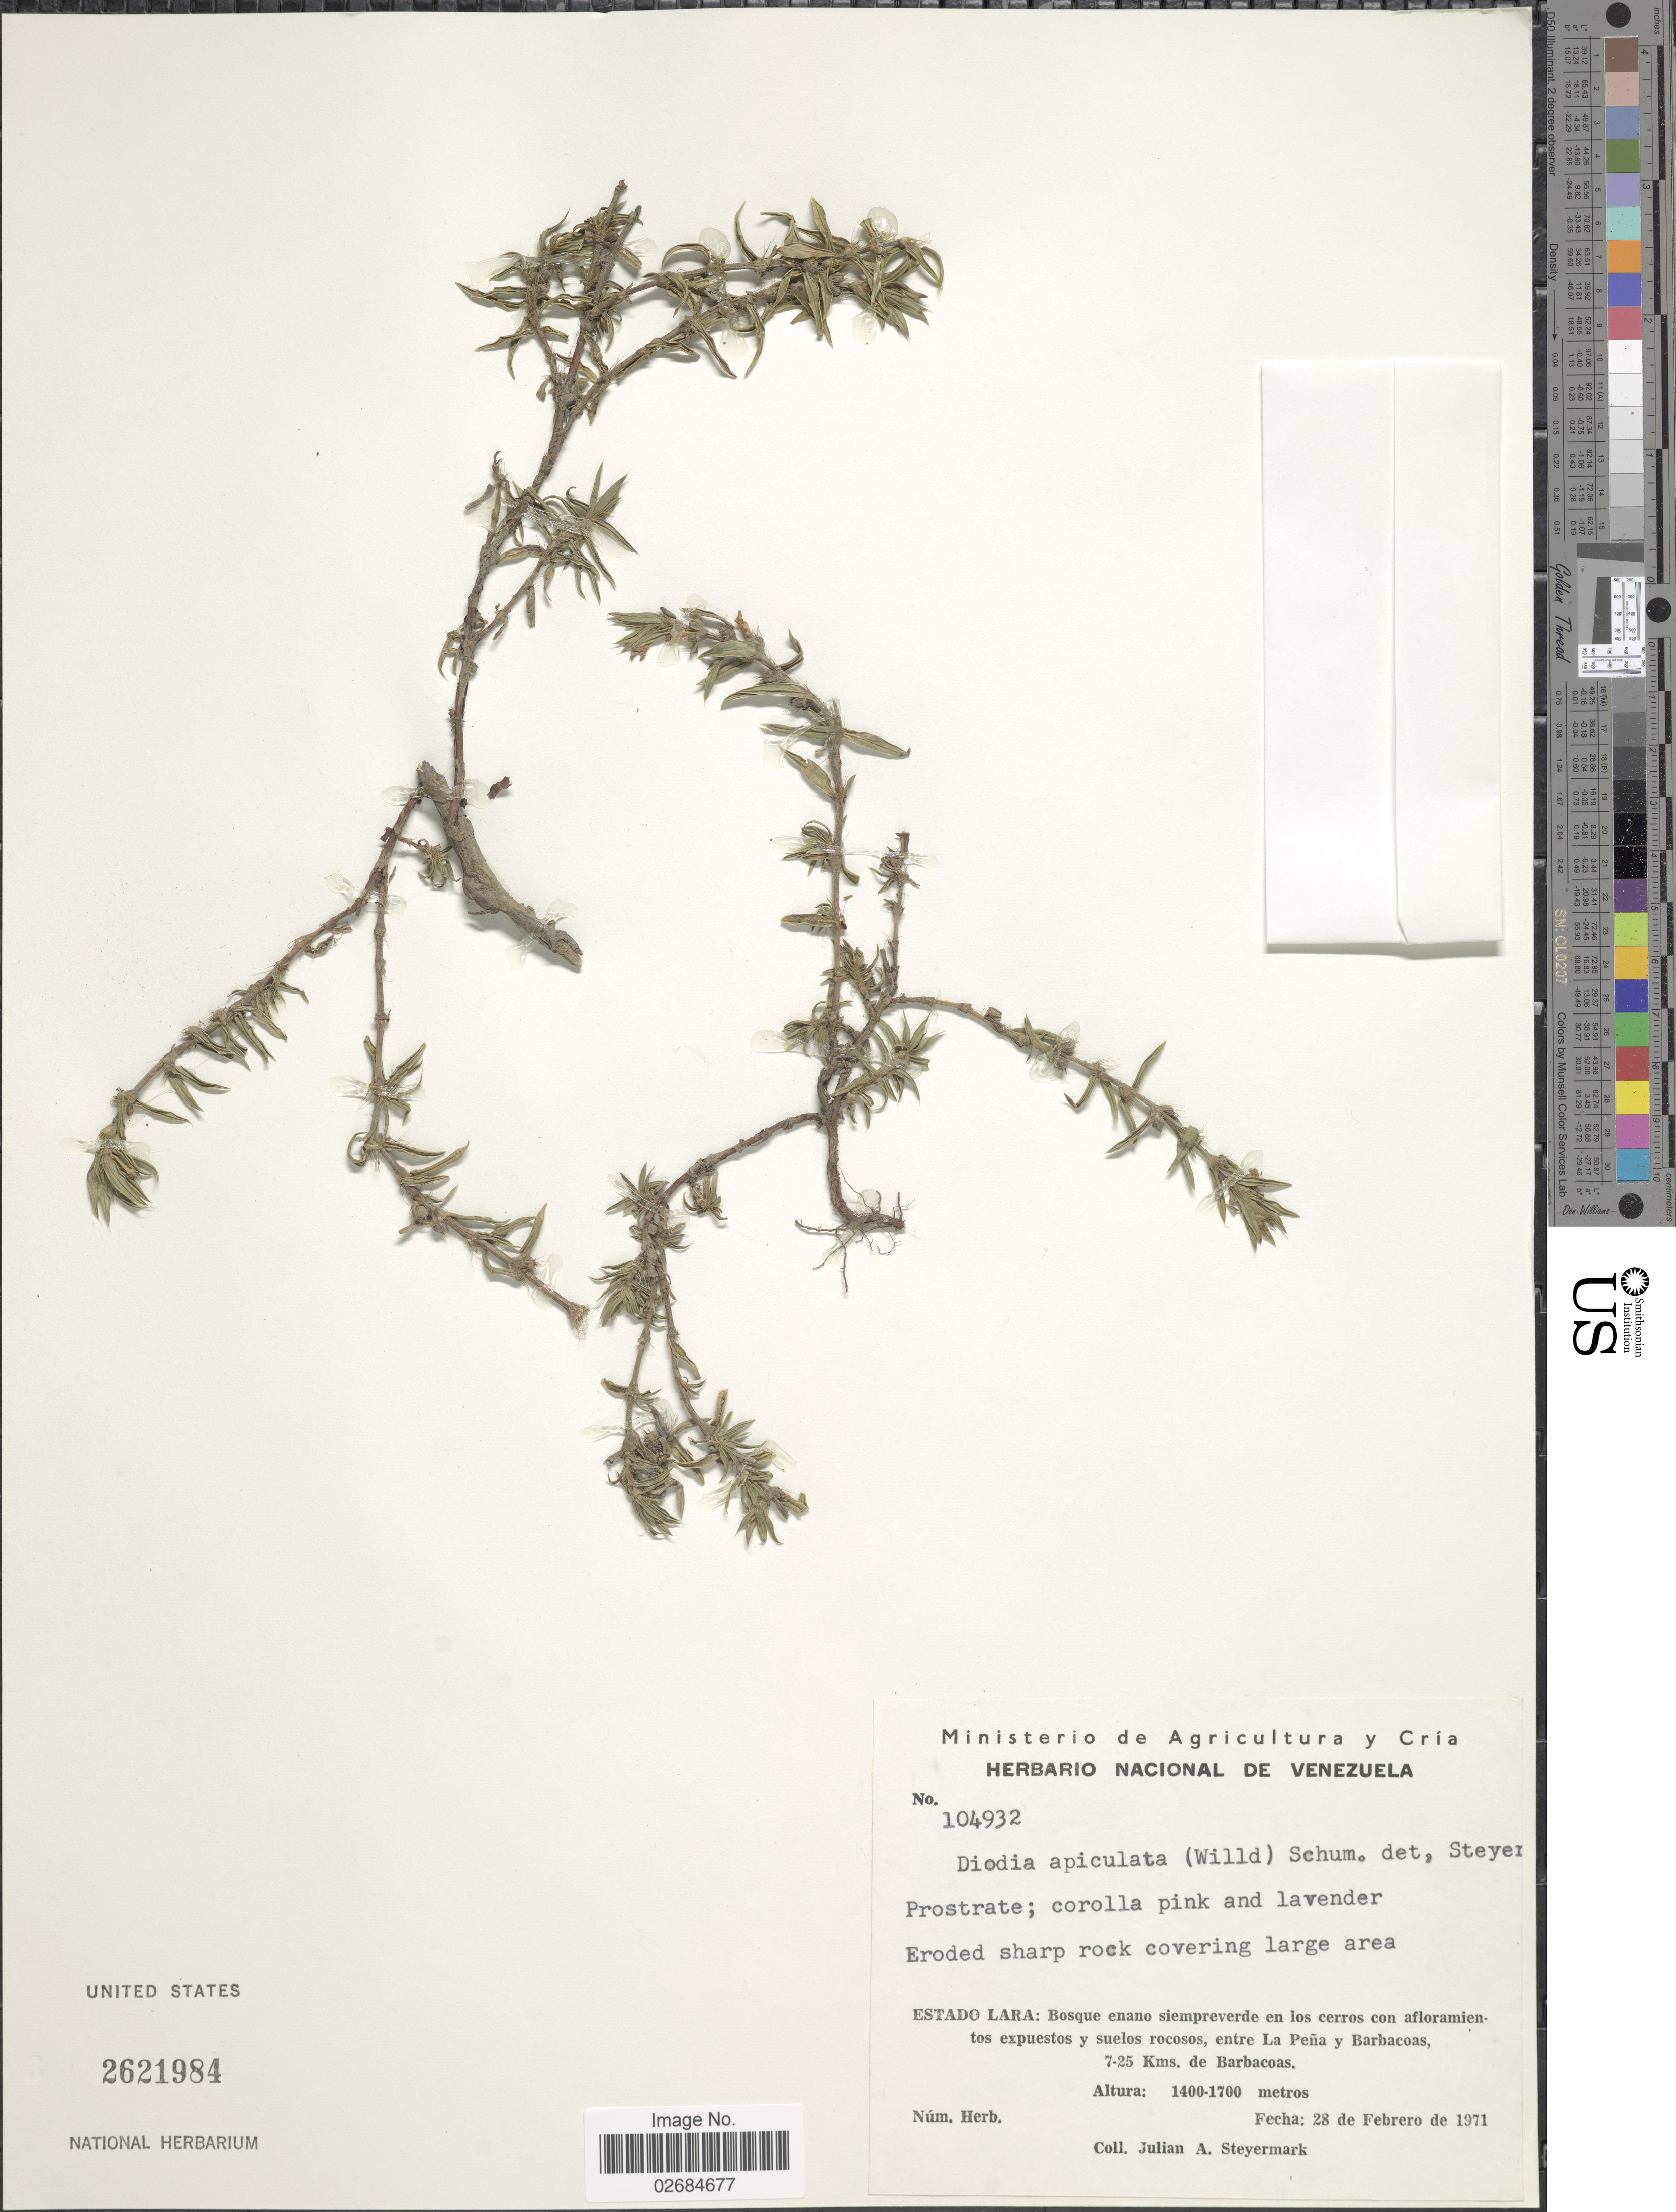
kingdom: Plantae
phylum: Tracheophyta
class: Magnoliopsida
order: Gentianales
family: Rubiaceae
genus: Diodia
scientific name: Diodia apiculata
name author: (Willd. ex Roem. & Schult.) K. Schum.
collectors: J. Steyermark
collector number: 104932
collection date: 1971-02-28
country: Venezuela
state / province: Lara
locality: Bosque enano siempreverde en los cerros con afloramientos expuestos y suelos rocosos, entre La Pena y Barbacoas, 7-25 kms. de Barbacoas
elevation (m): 1400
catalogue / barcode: US 2621984